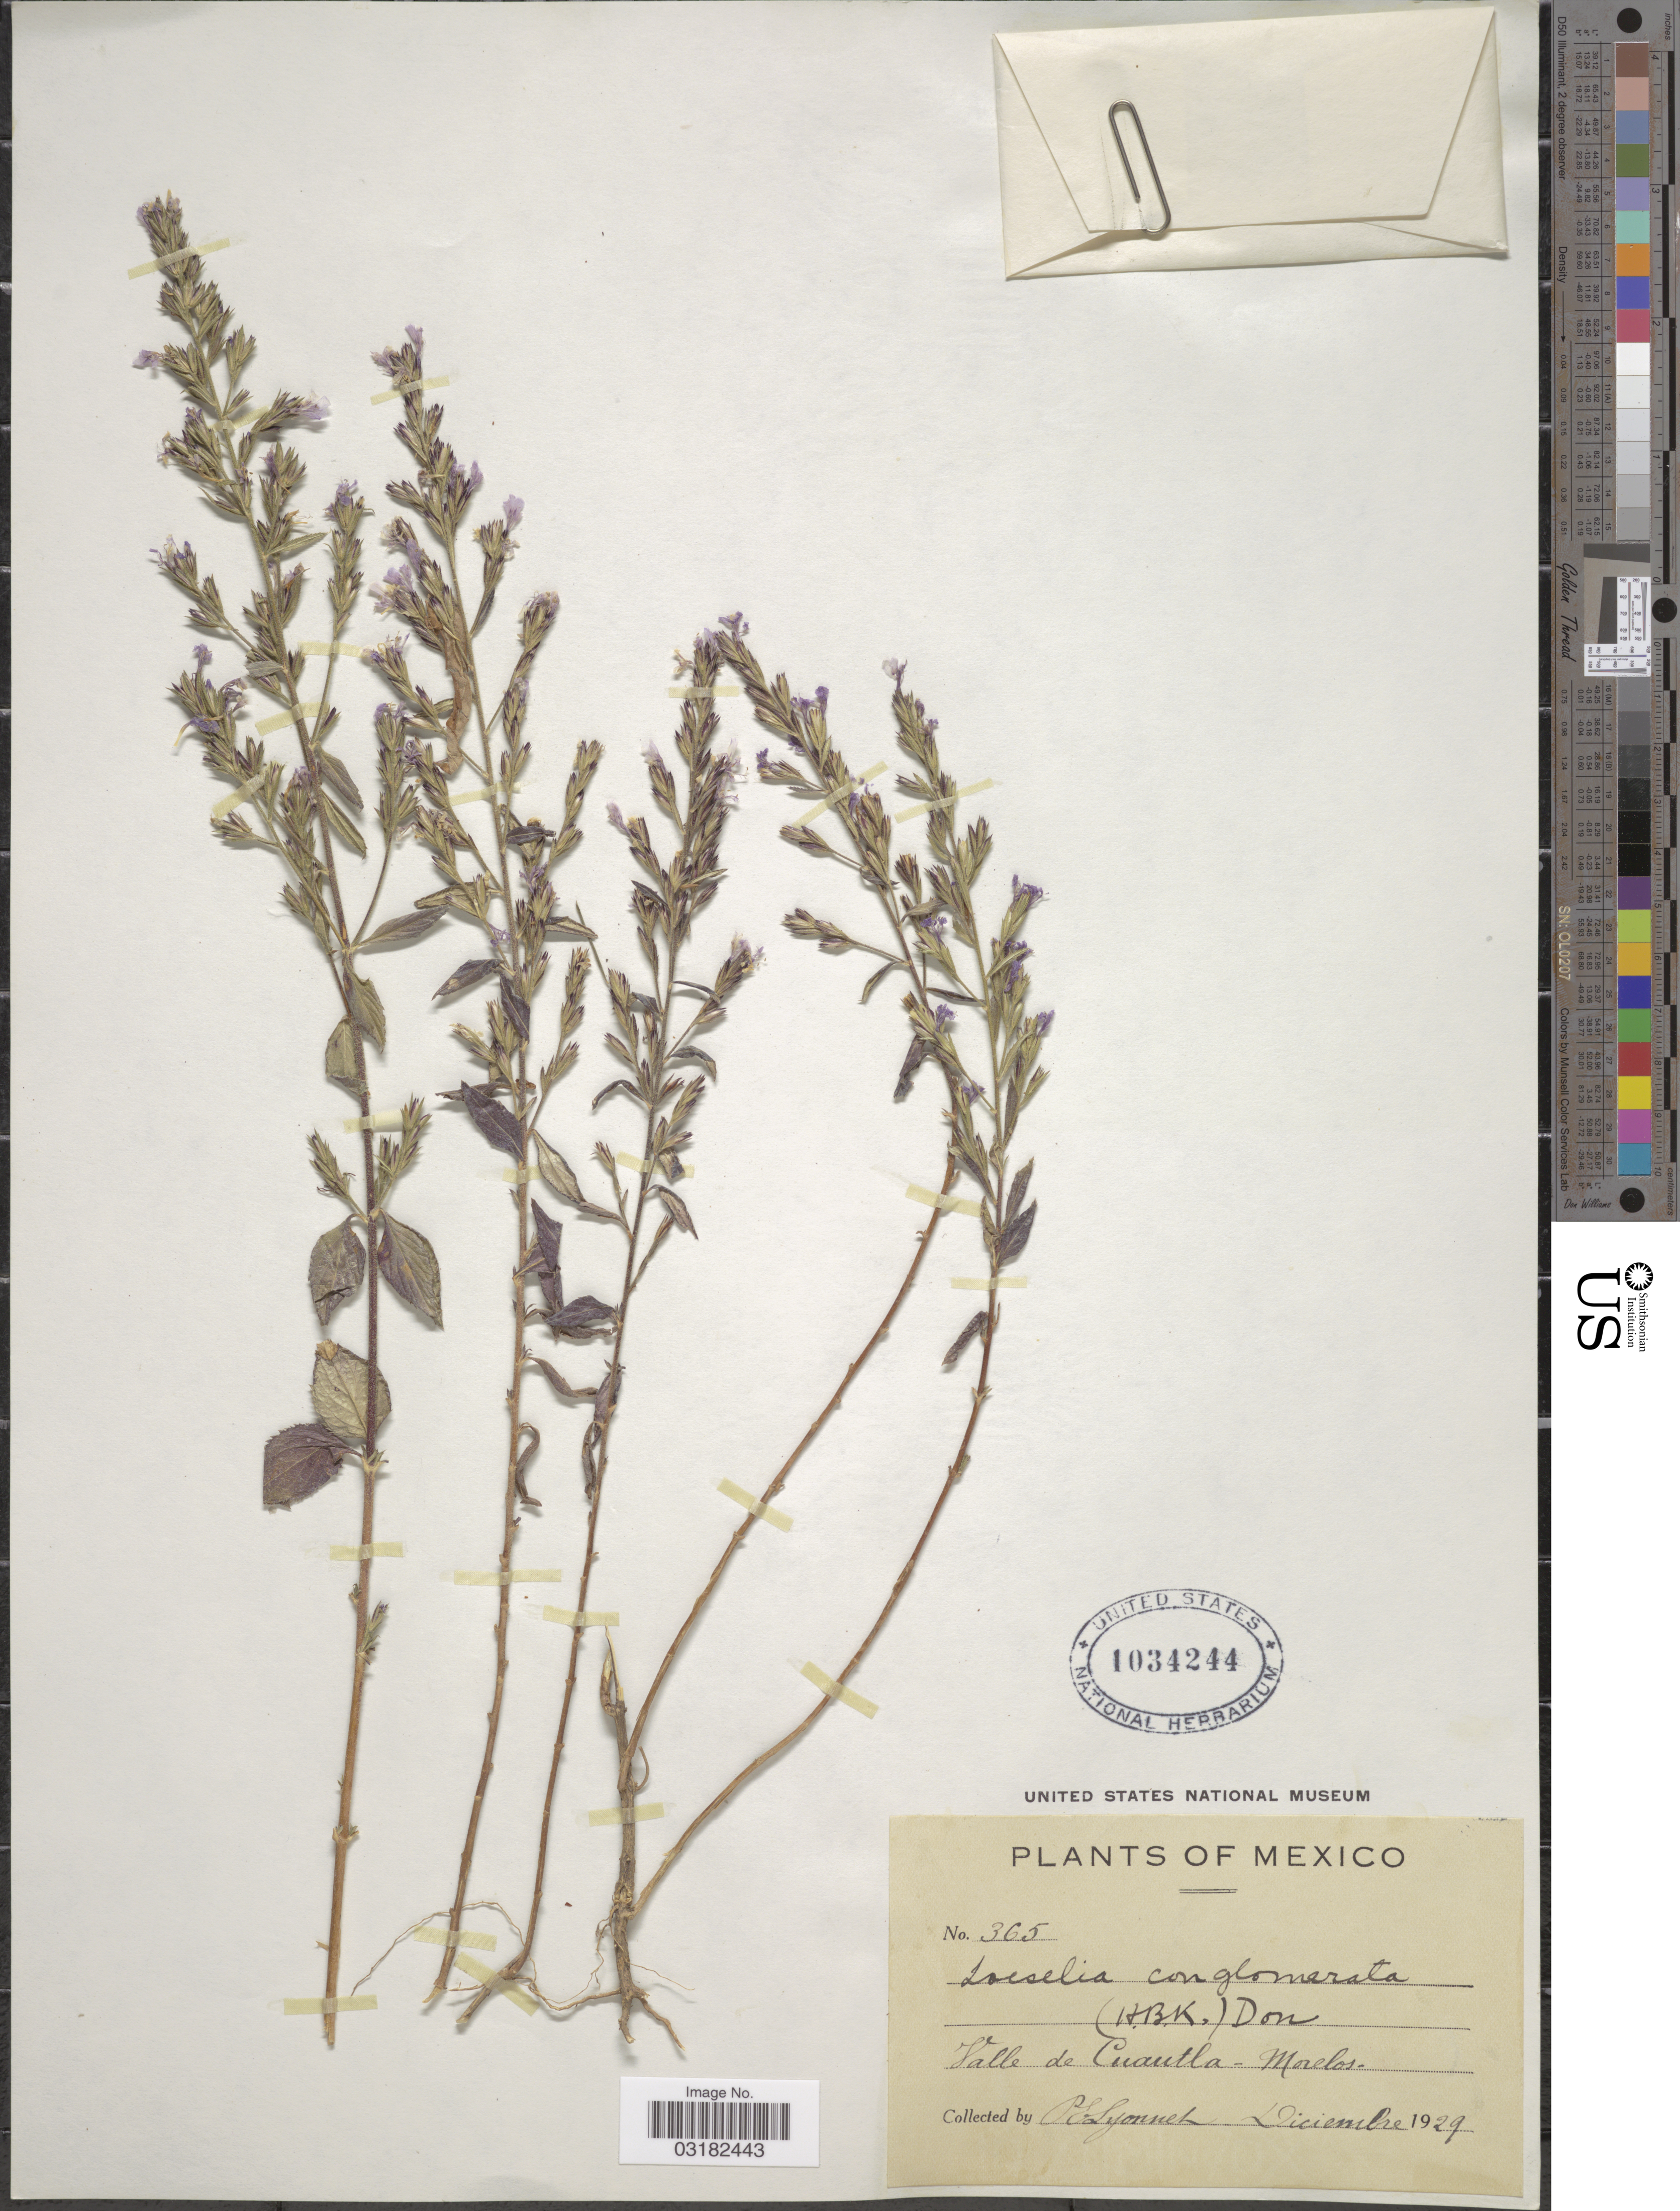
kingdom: Plantae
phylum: Tracheophyta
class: Magnoliopsida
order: Ericales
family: Polemoniaceae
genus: Loeselia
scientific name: Loeselia glandulosa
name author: (Cav.) G. Don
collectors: P. Lyonnet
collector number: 365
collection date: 1929-12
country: Mexico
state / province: Morelos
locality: Valle de Cuautla.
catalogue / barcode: US 1034244